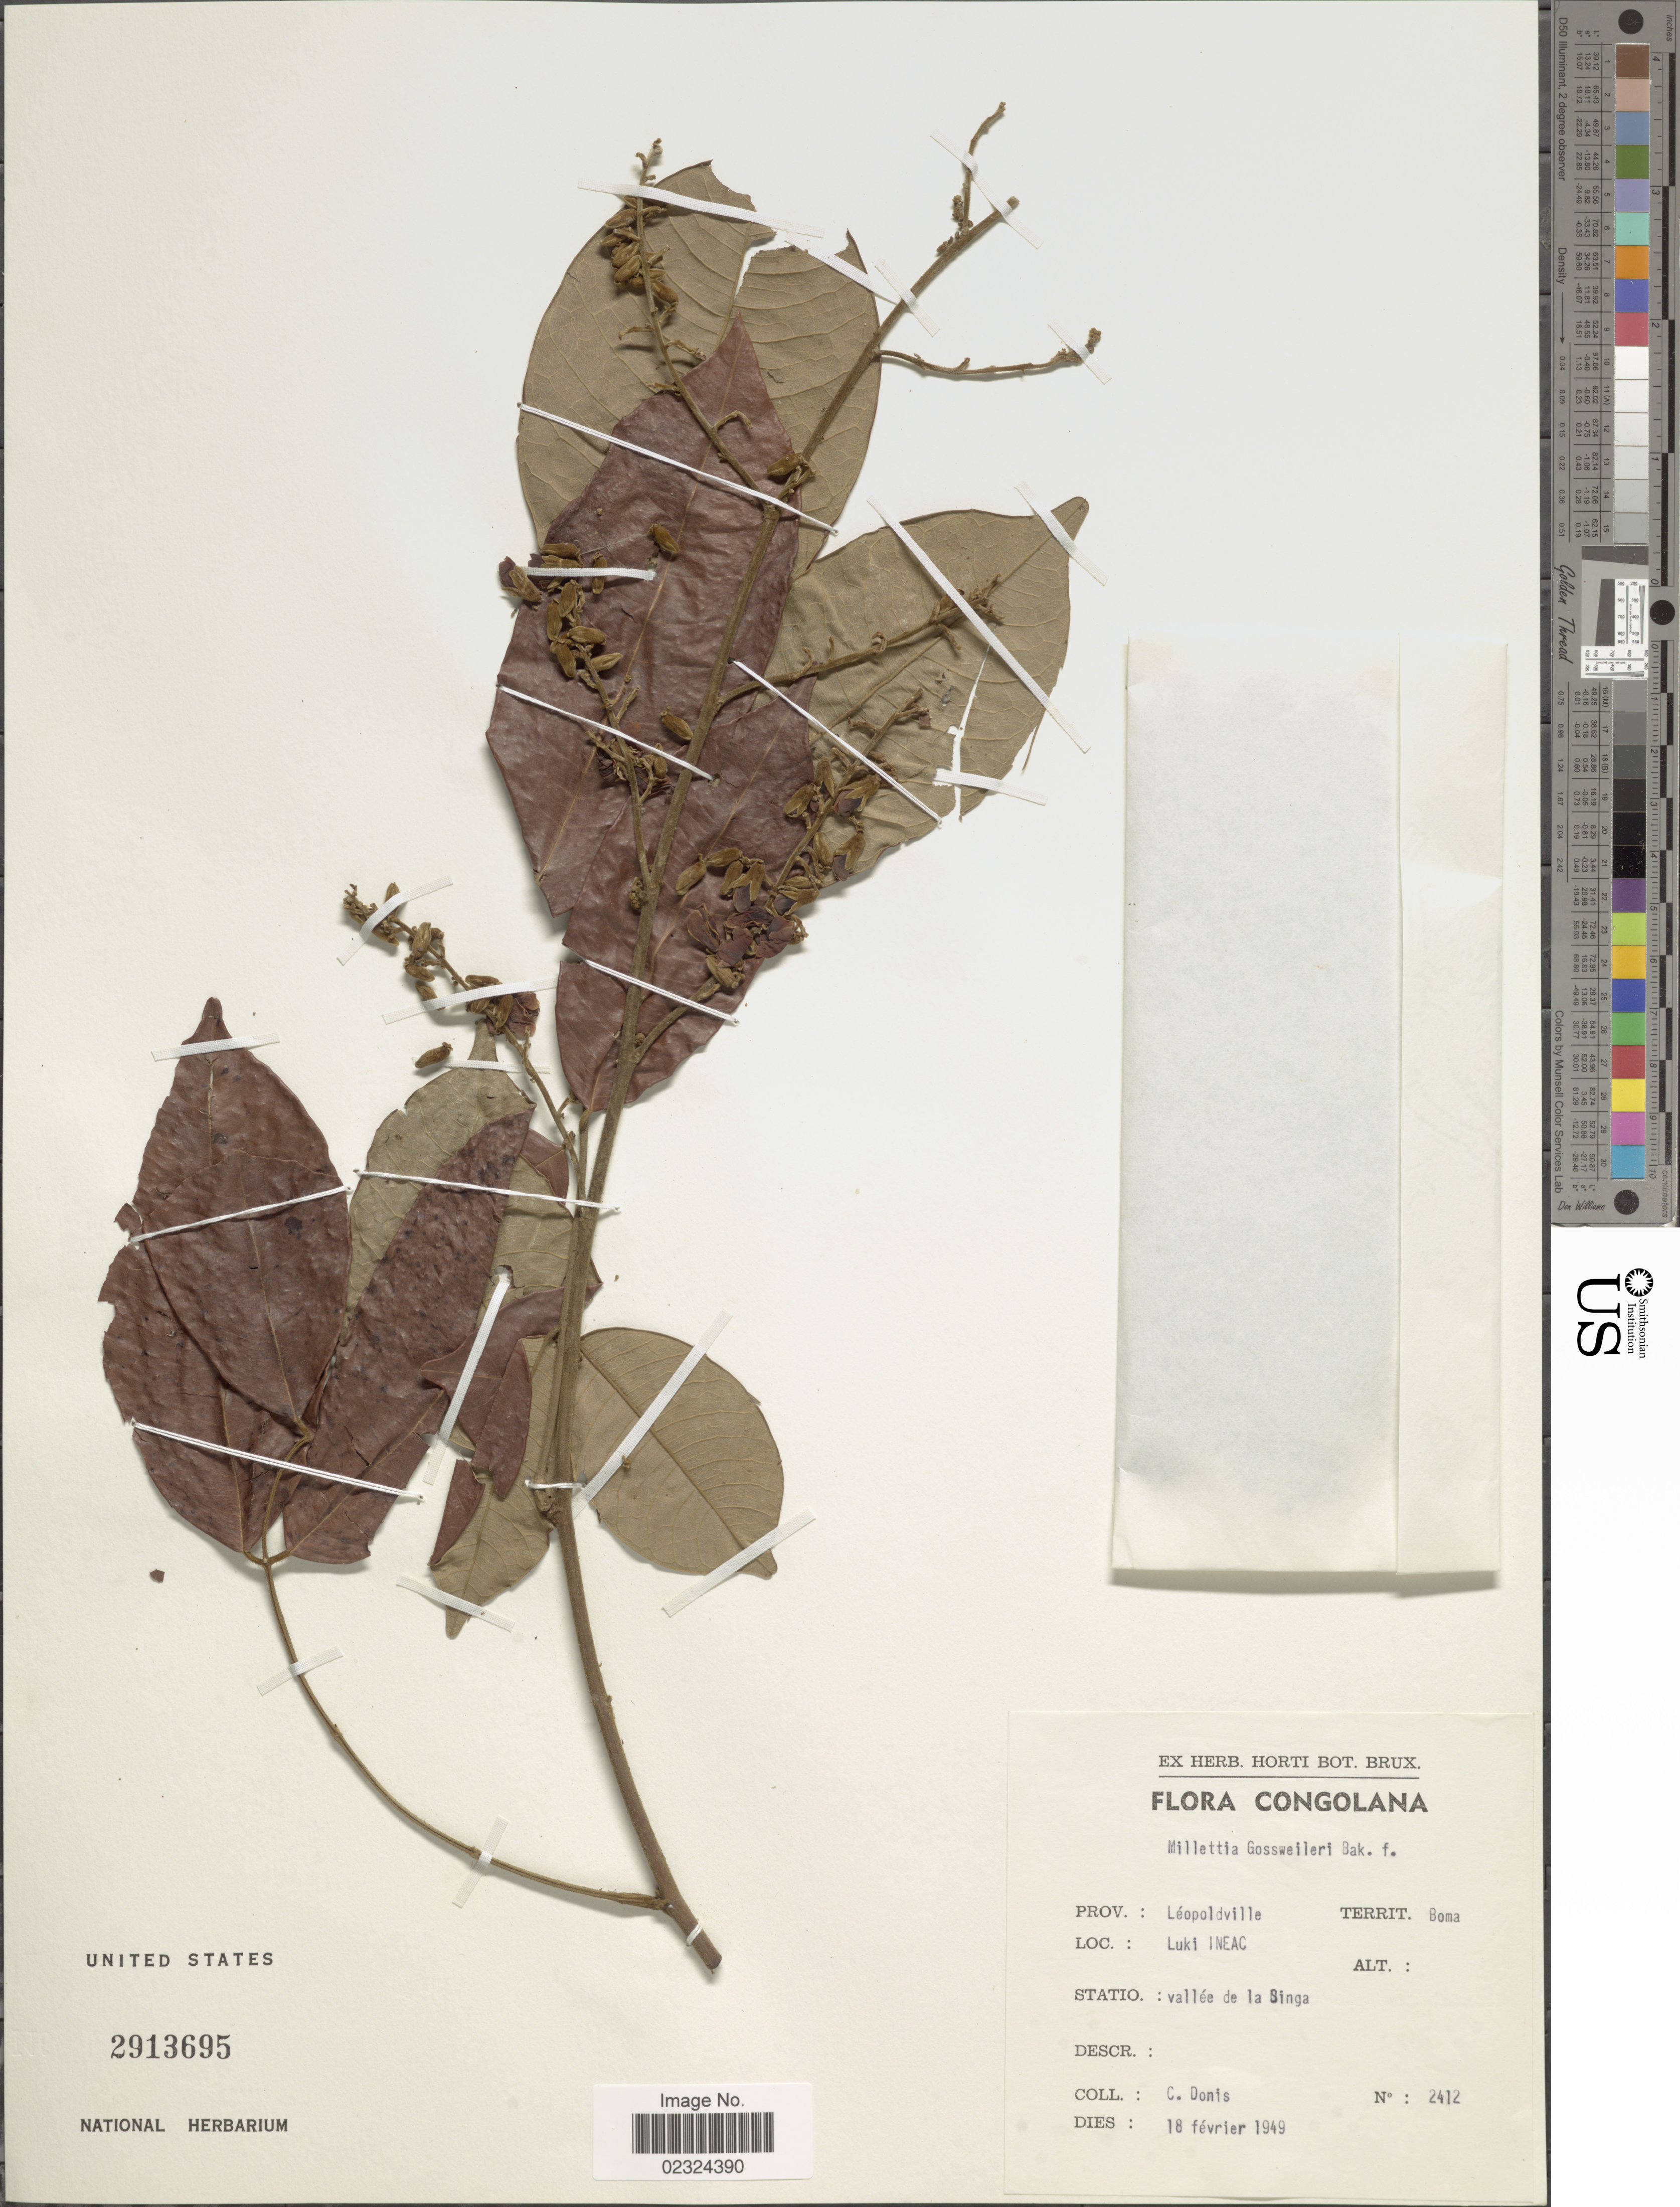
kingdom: Plantae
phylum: Tracheophyta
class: Magnoliopsida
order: Fabales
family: Fabaceae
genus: Millettia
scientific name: Millettia gossweileri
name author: Baker f.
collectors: C. Donis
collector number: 2412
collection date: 1949-02-18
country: Congo, Democratic Republic of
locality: Congolana. Leopoldville. Boma. Luki Ineac.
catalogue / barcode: US 2913695